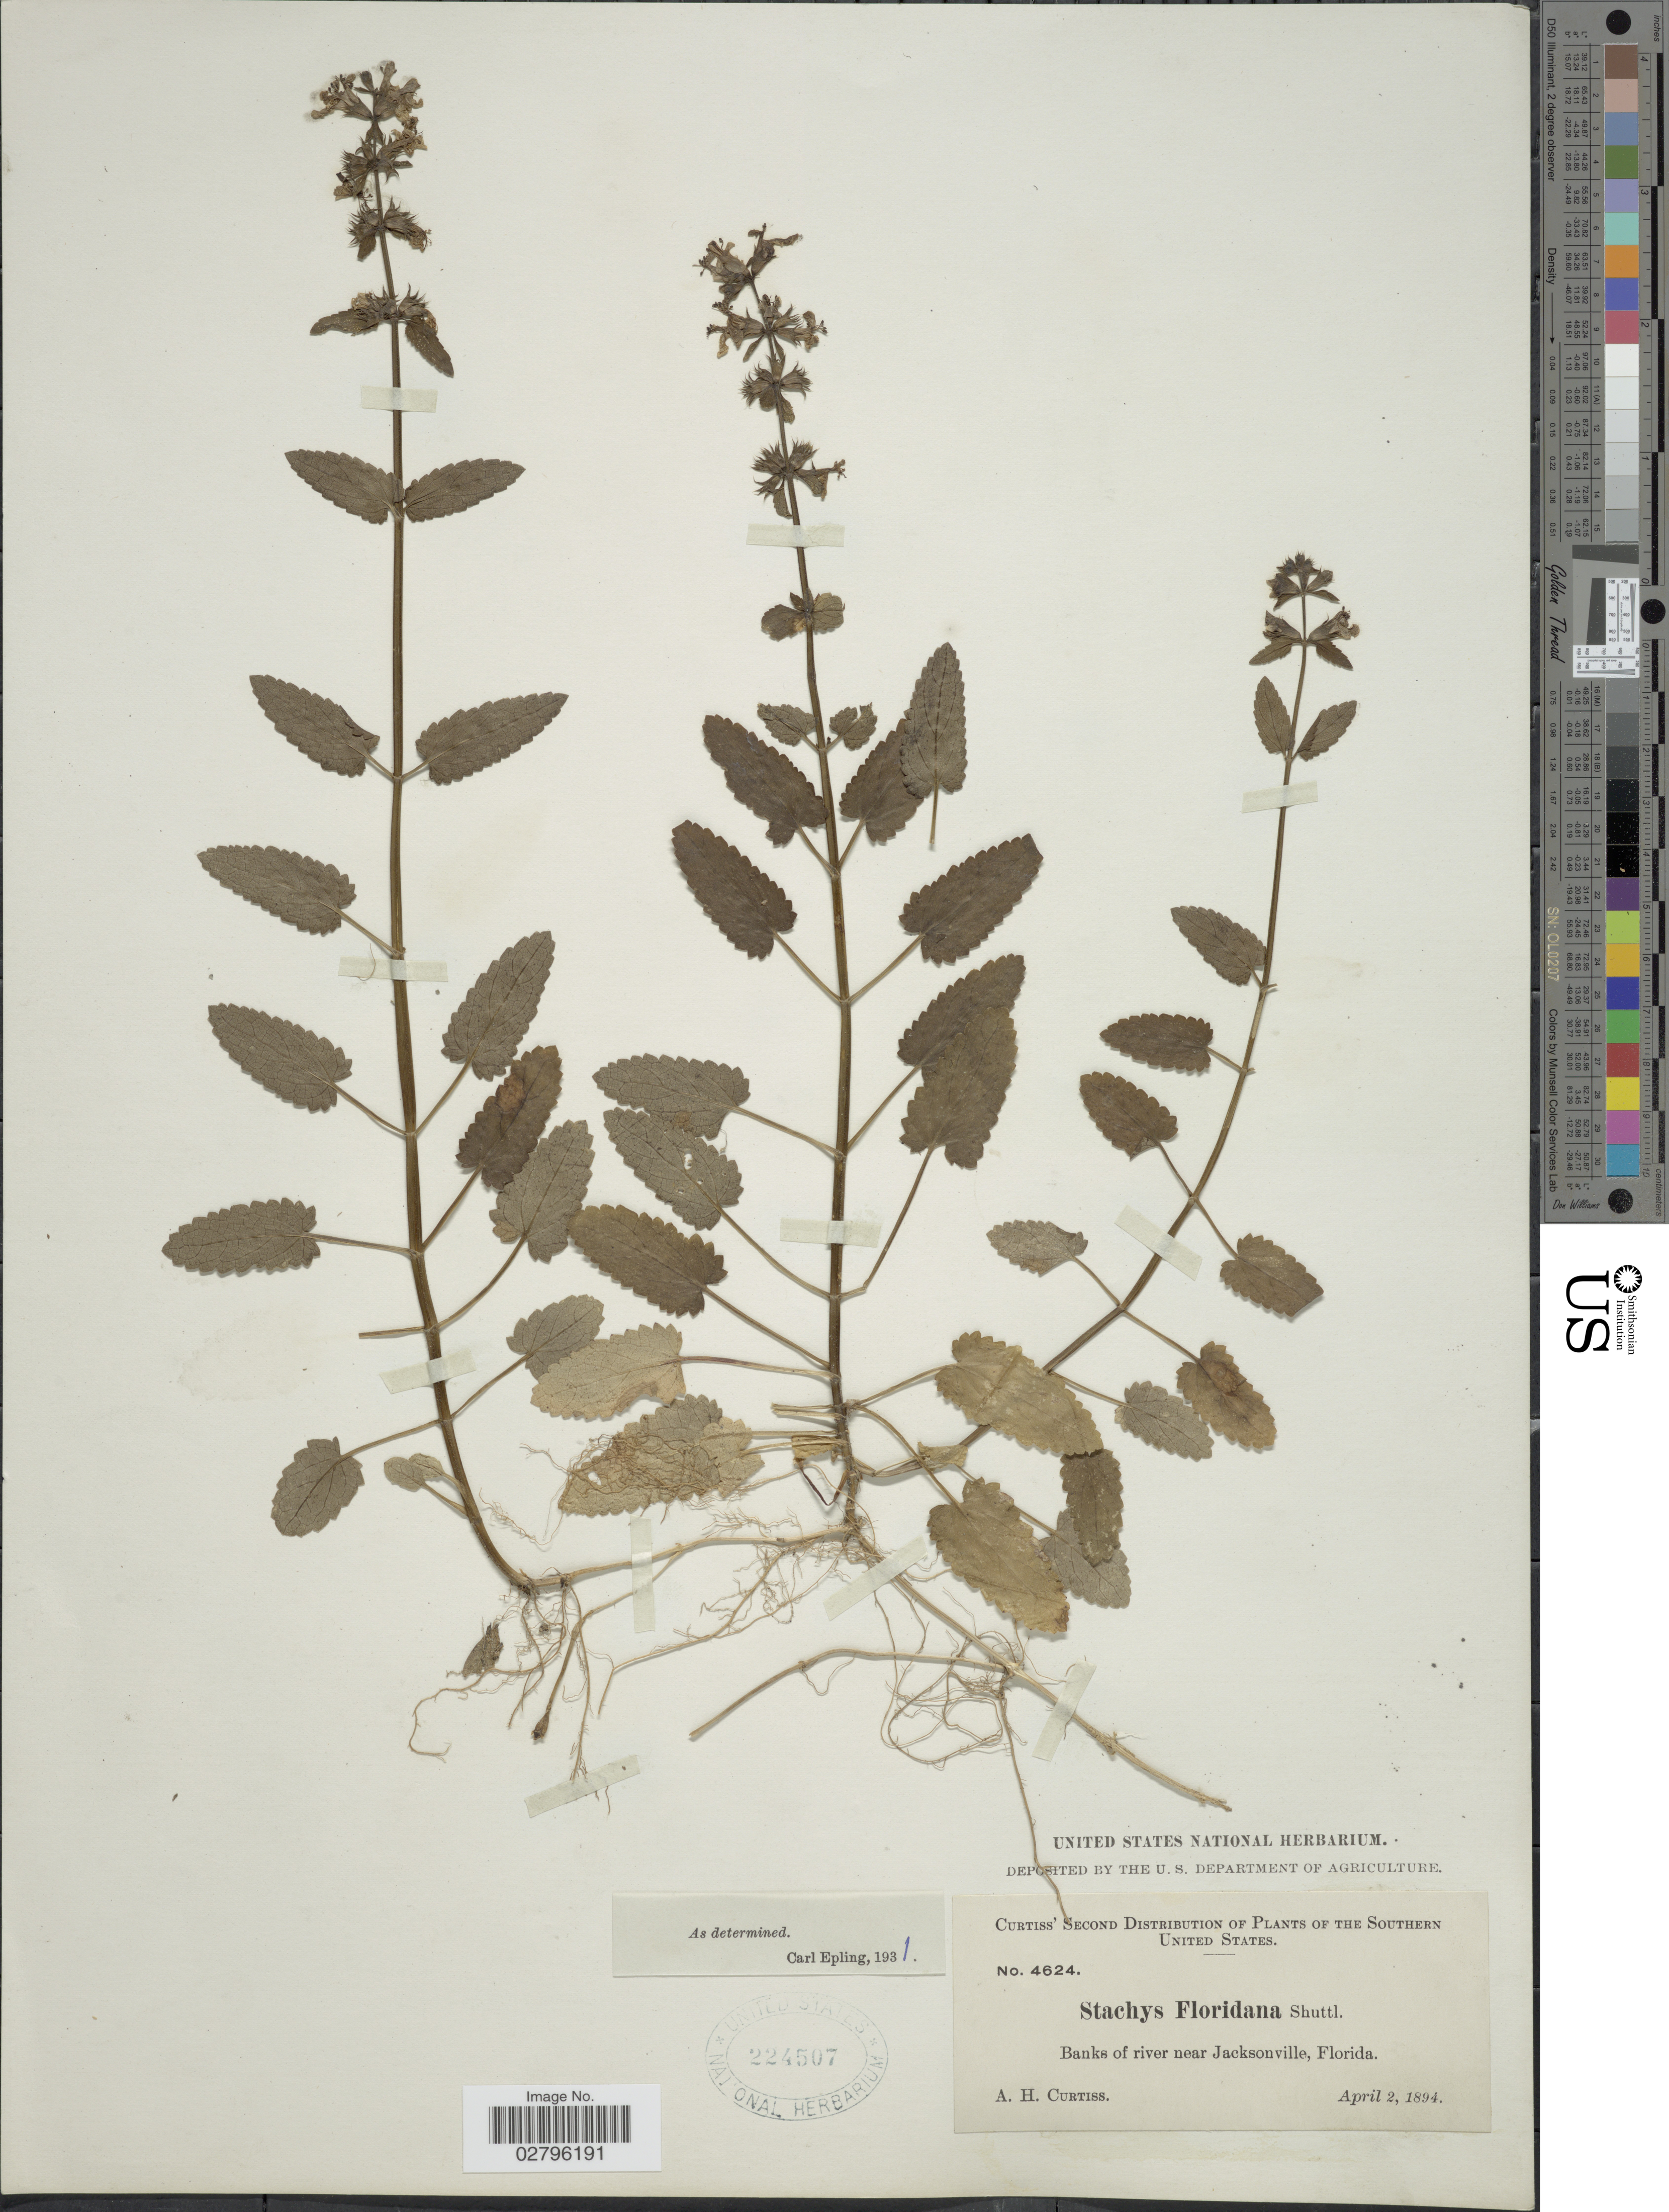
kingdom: Plantae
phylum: Tracheophyta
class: Magnoliopsida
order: Lamiales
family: Lamiaceae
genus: Stachys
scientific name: Stachys floridana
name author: Shuttlew. ex Benth.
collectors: A. H. Curtiss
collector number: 4624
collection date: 1894-04-02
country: United States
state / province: Florida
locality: Southern United States. Banks of river near Jacksonville, Florida.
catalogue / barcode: US 224507